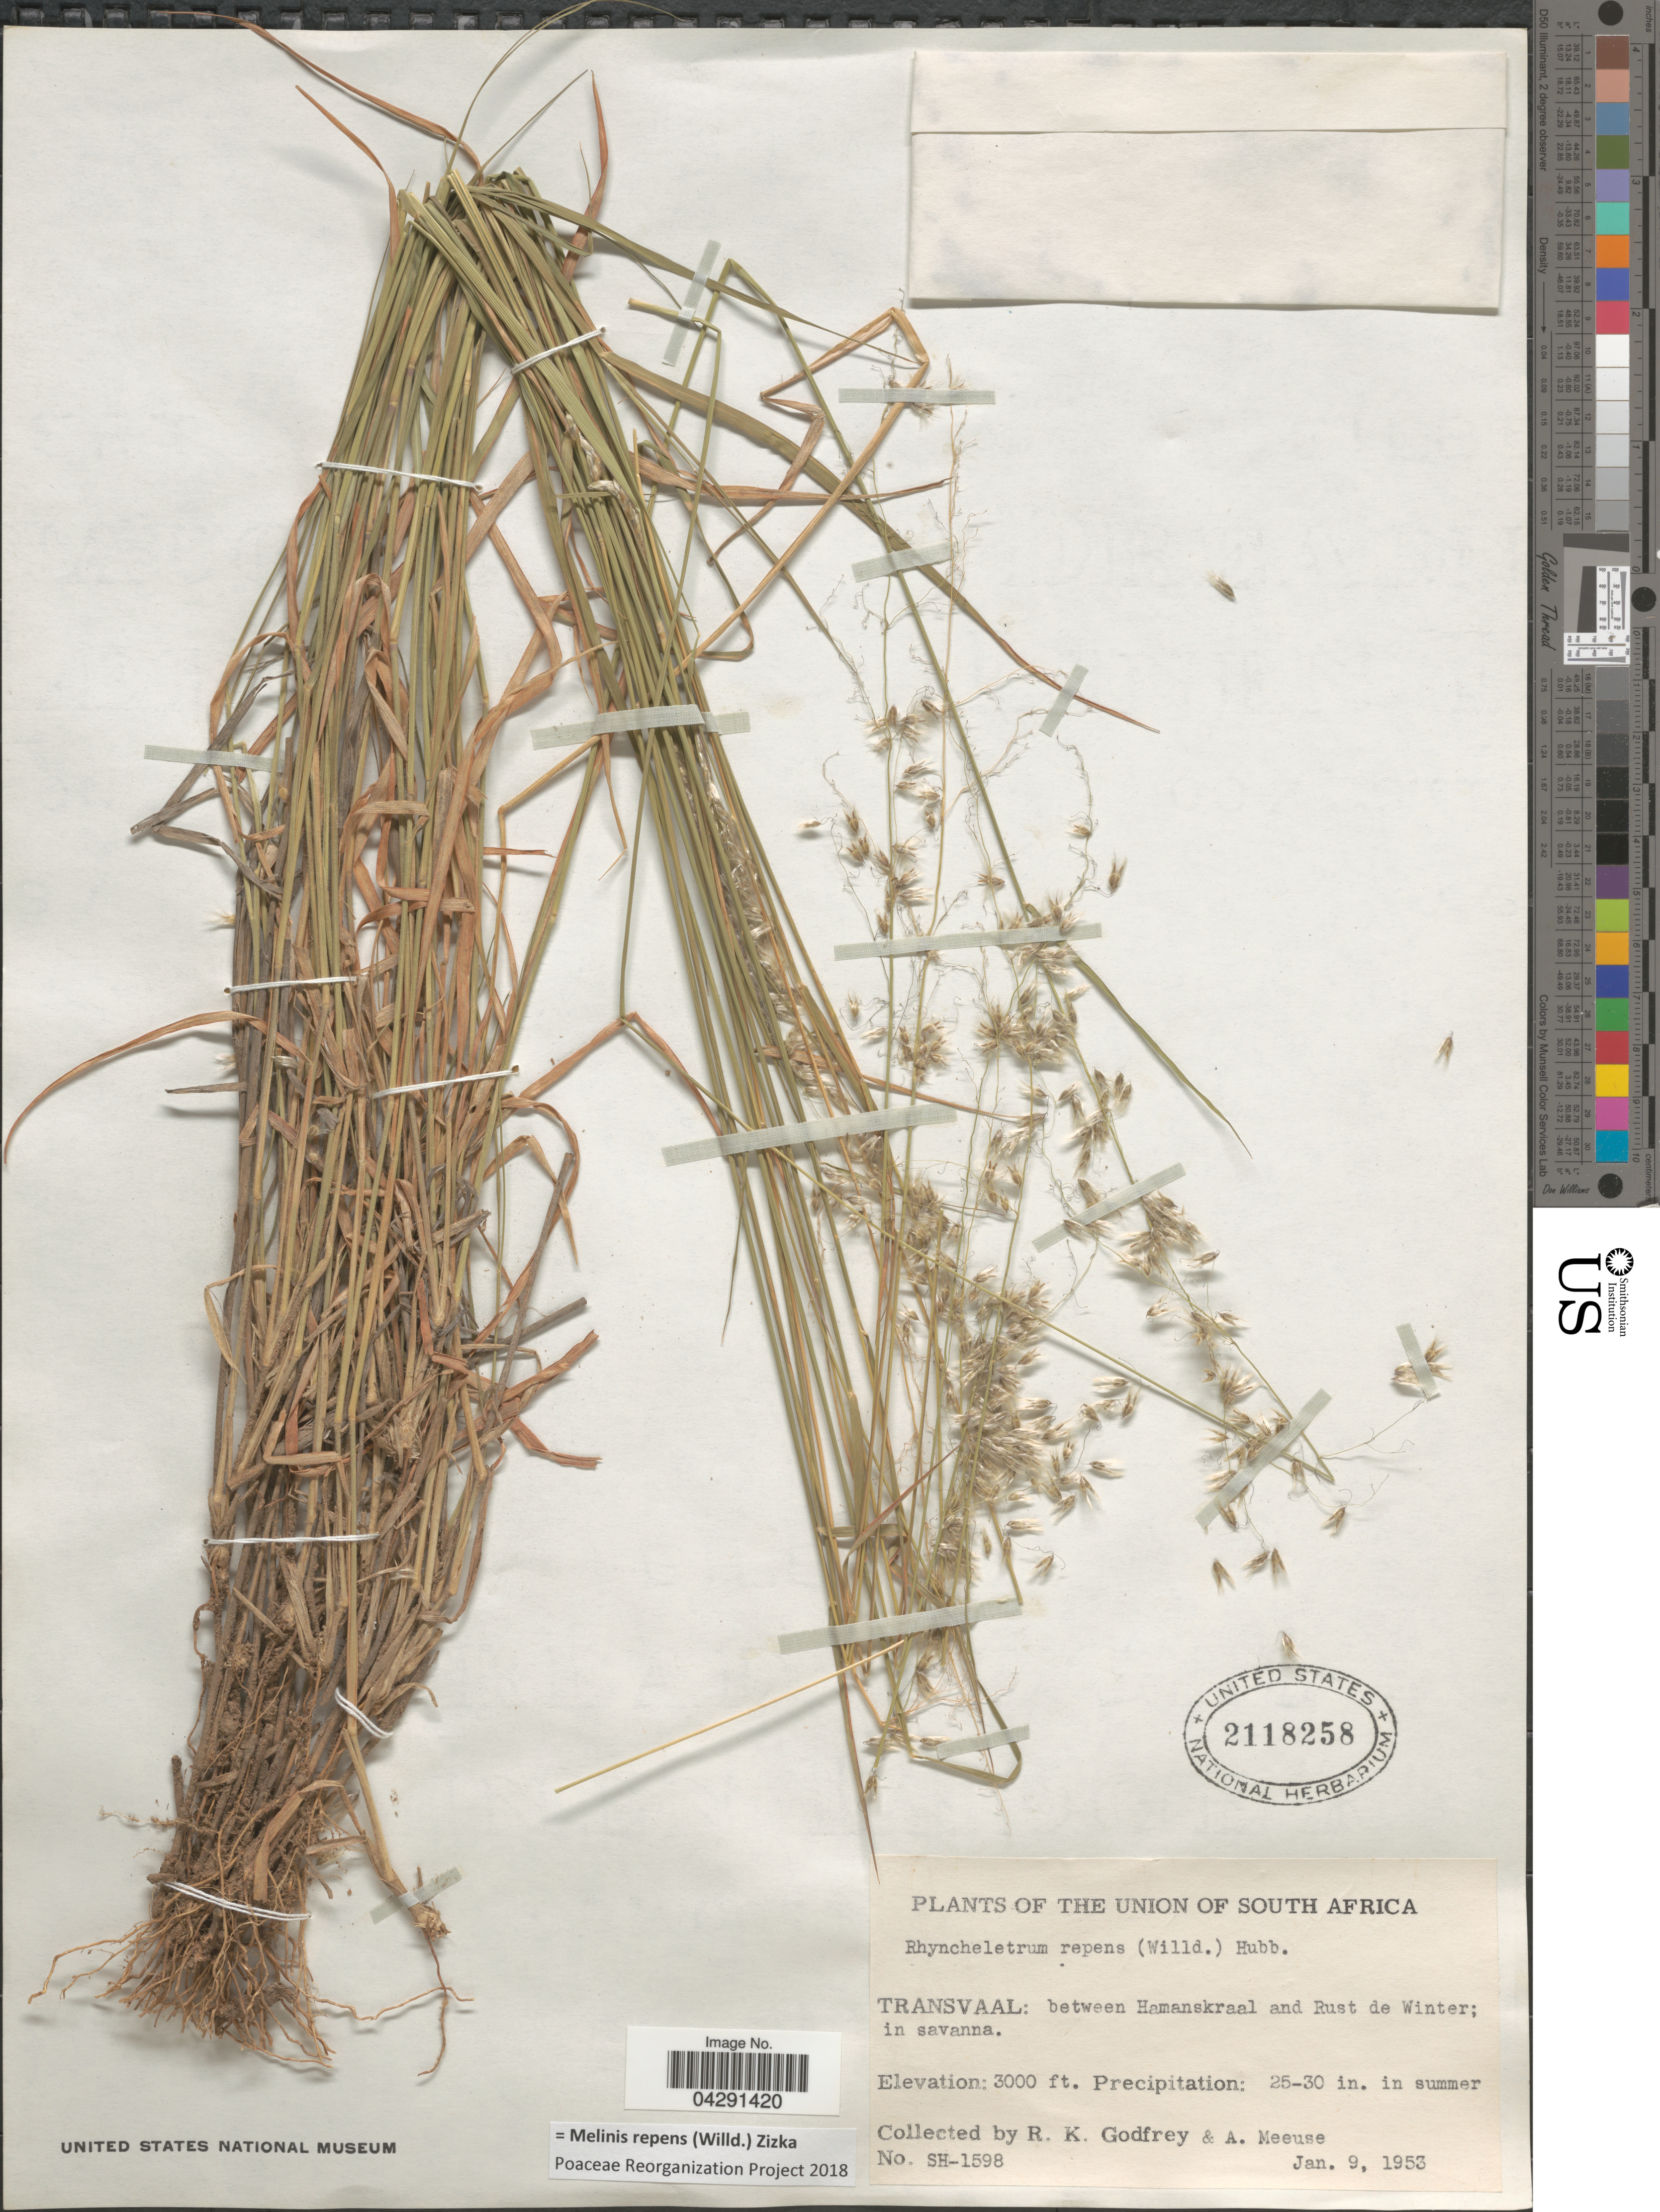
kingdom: Plantae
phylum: Tracheophyta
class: Liliopsida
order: Poales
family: Poaceae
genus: Melinis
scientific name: Melinis repens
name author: (Willd.) Zizka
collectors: R. K. Godfrey & A. D. J. Meeuse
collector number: SH-1598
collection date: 1953-01-09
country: South Africa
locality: The Union of South Africa. Transvaal: between Hamanskraal and Rust de Winter; in savanna.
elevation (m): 914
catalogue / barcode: US 2118258